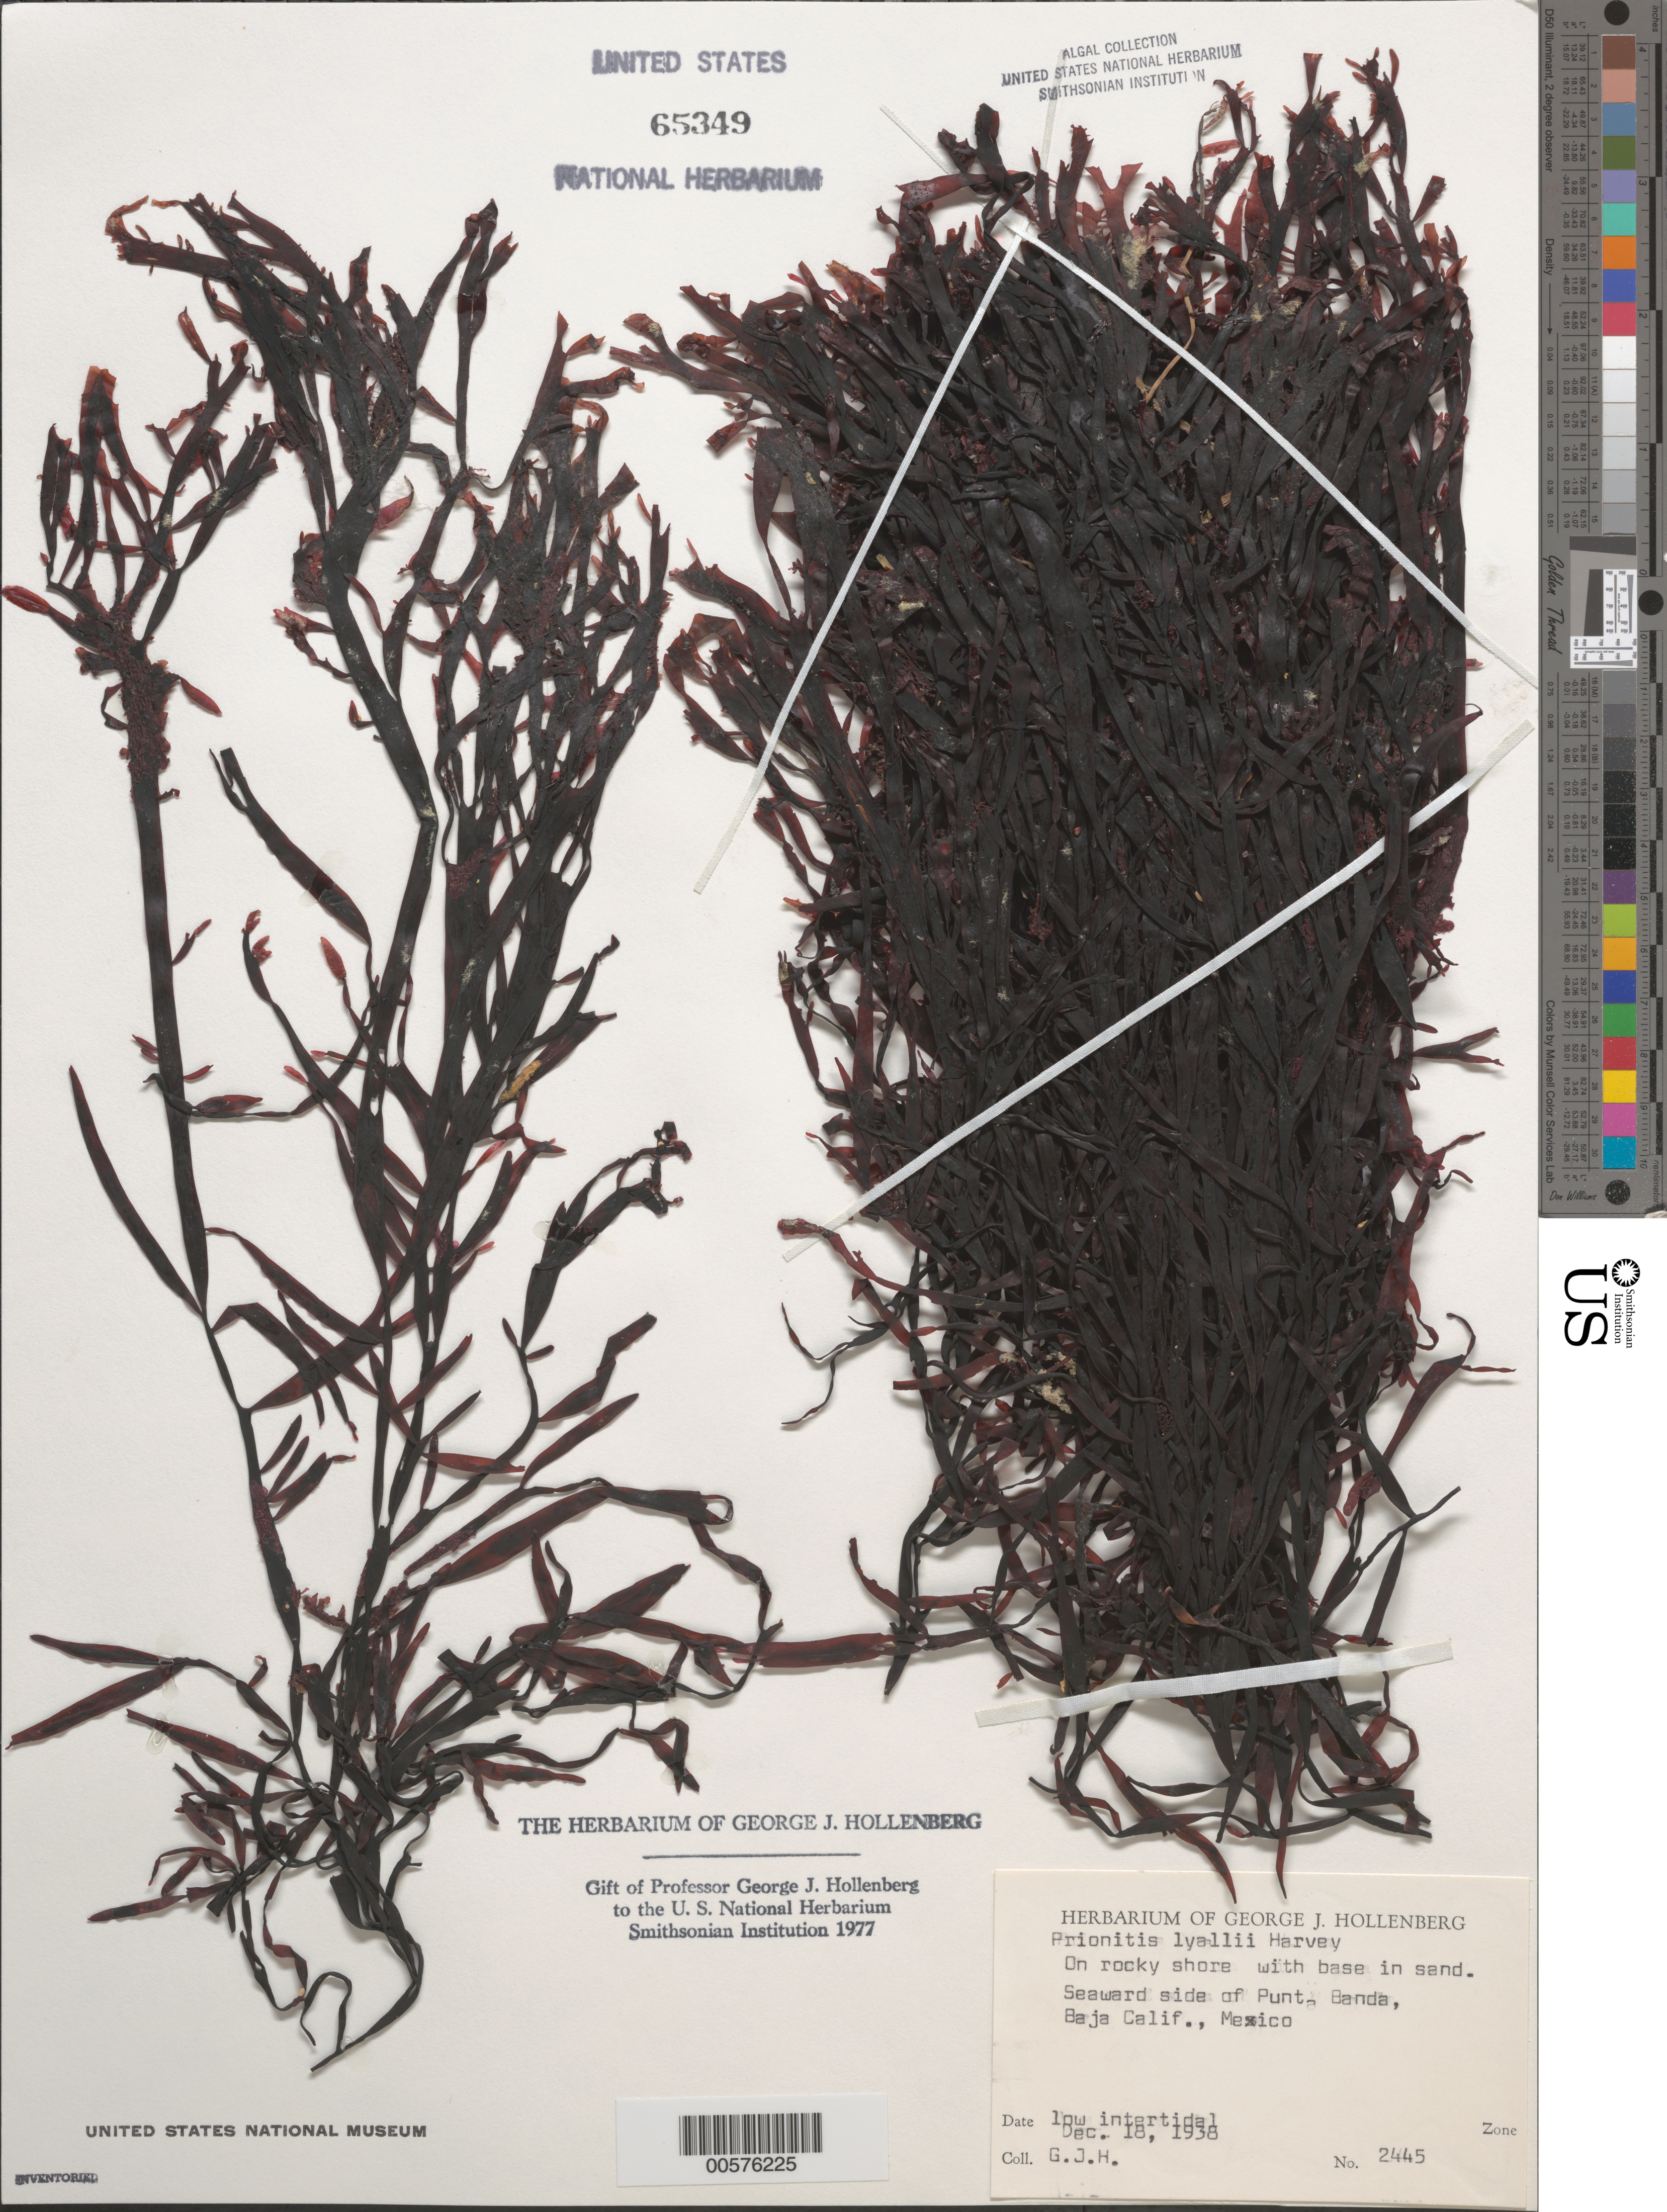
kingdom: Plantae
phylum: Rhodophyta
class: Florideophyceae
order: Cryptonemiales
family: Cryptonemiaceae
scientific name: Prionitis sternbergii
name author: (C. Agardh) J. Agardh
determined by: Algae name updating Project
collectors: G. Hollenberg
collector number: GJH 2445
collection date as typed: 18 Dec 1938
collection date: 1938-12-18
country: Mexico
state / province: Baja California Norte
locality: Seaward side of Punta Banda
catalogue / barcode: US 65349